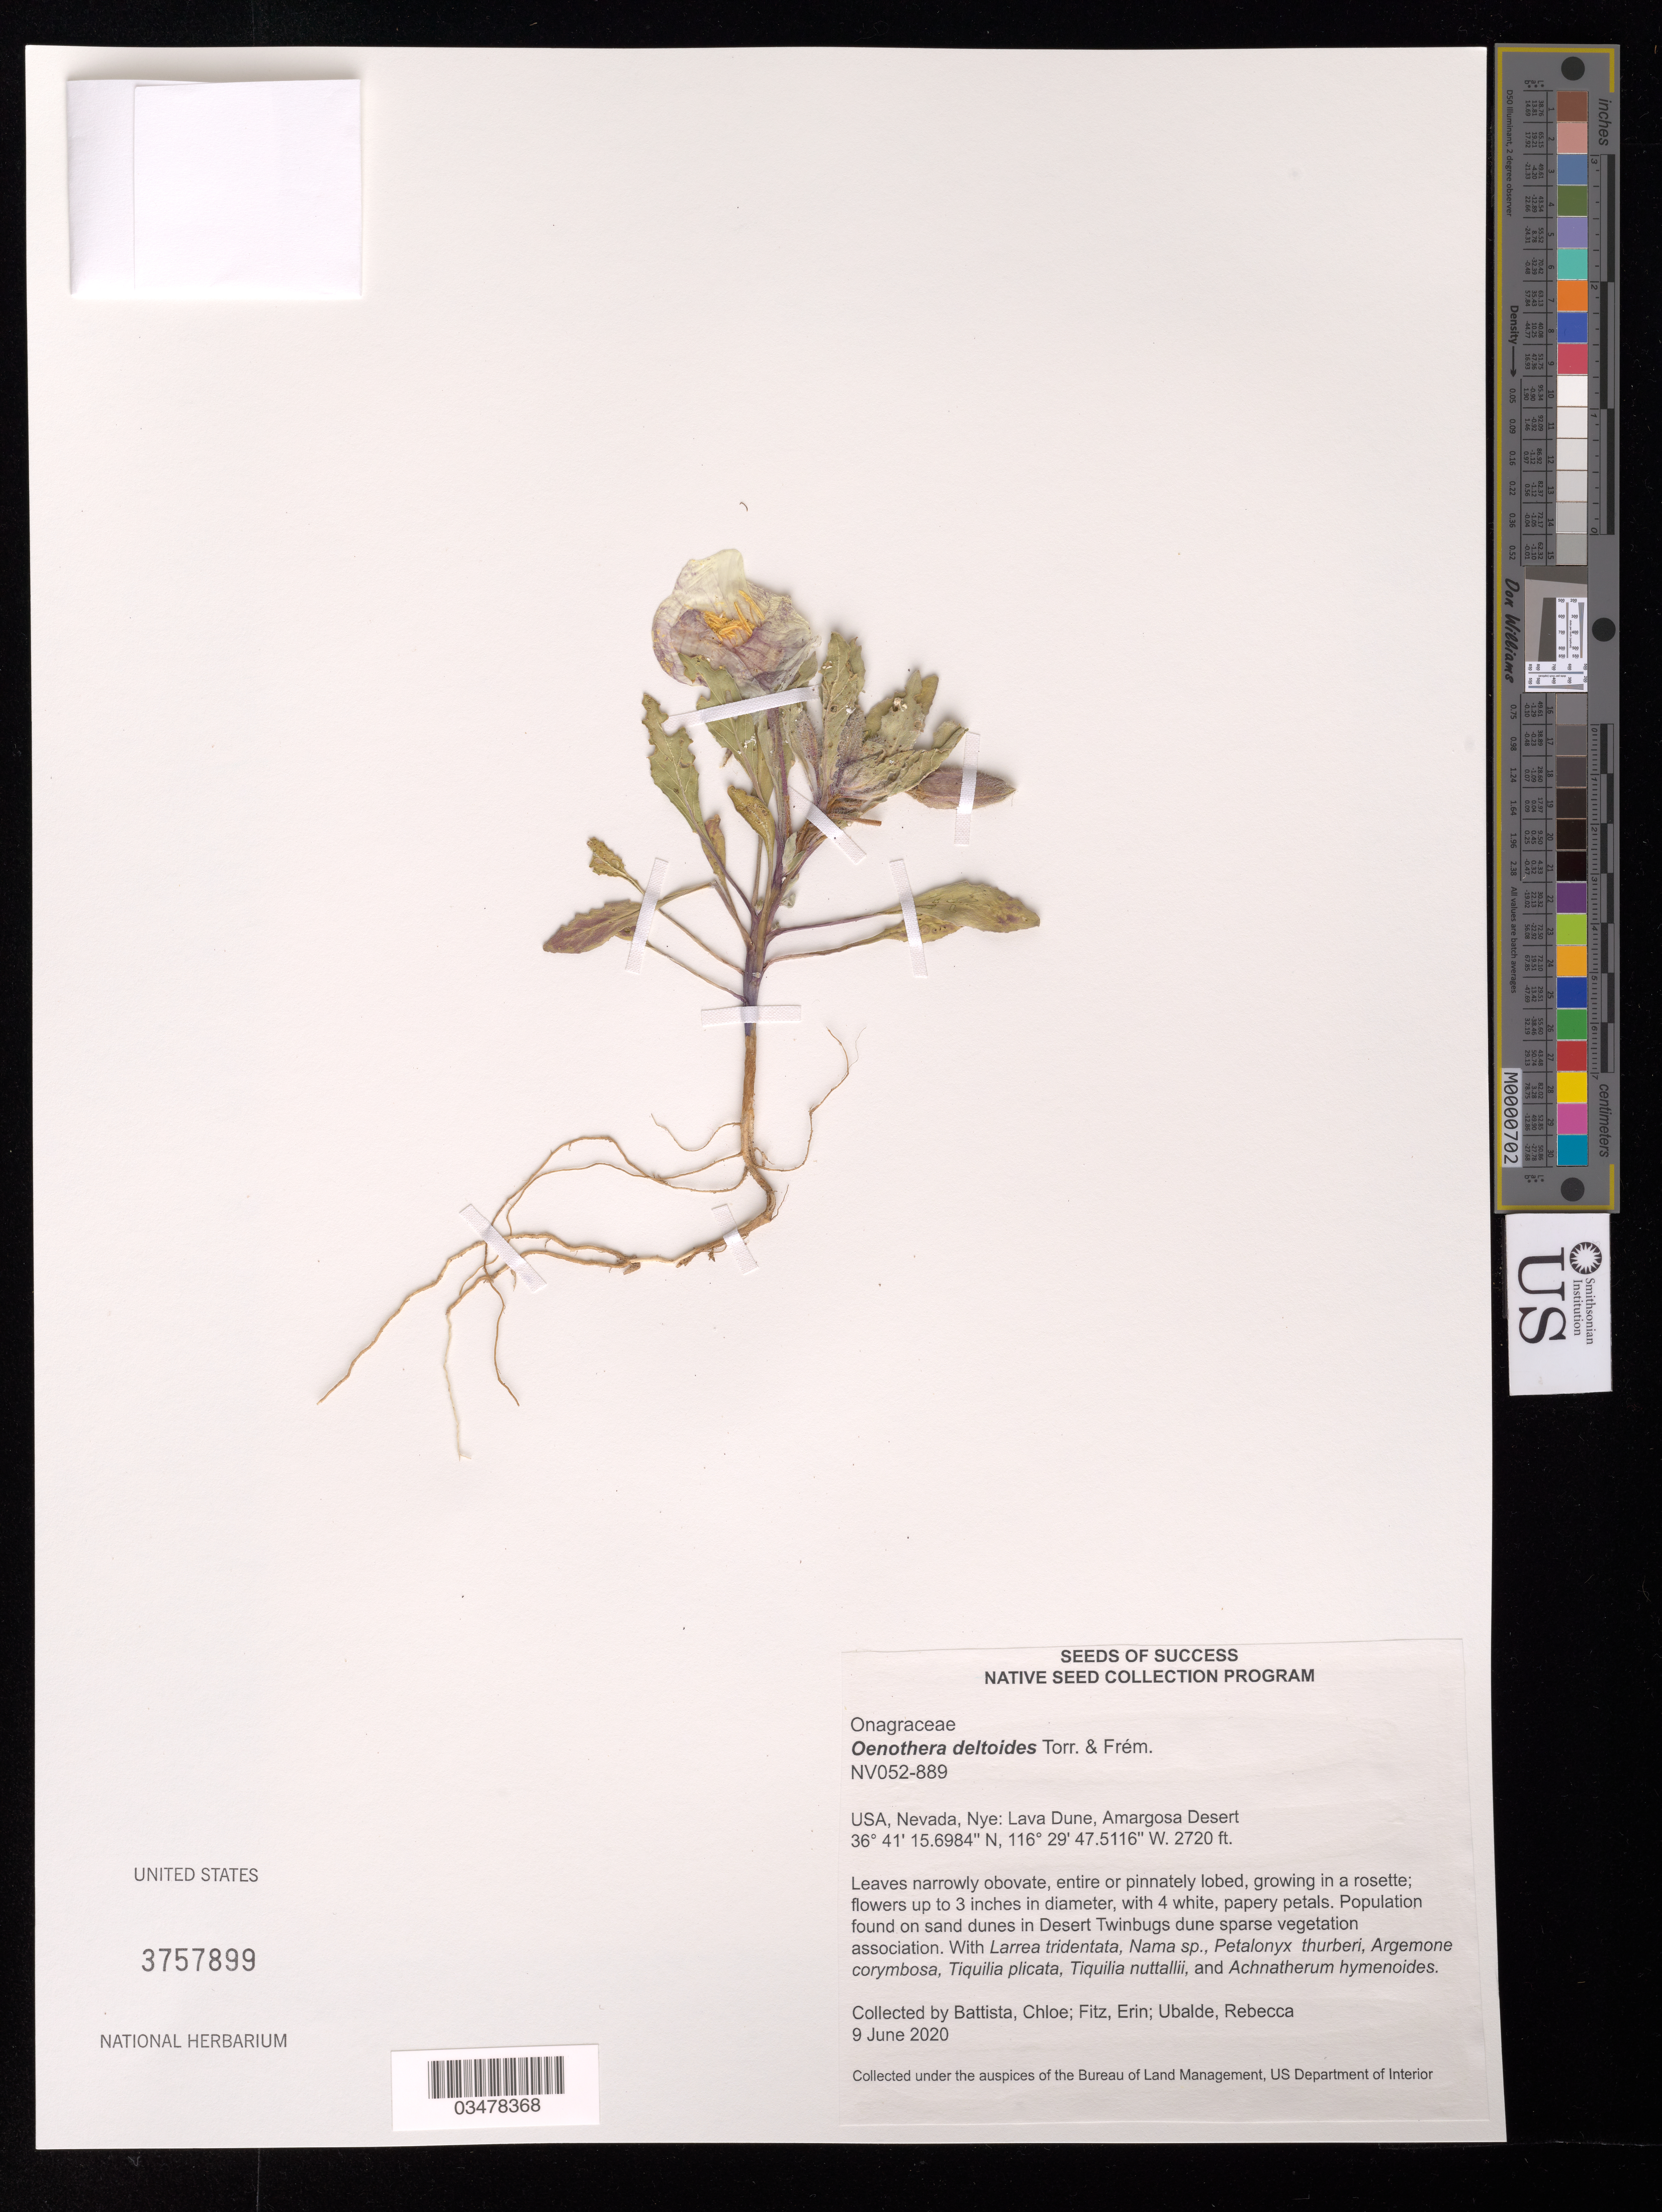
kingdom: Plantae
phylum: Tracheophyta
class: Magnoliopsida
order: Myrtales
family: Onagraceae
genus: Oenothera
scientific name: Oenothera deltoides f. floccosa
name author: Munz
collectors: C. Battista, E. Fitz & R. Ubalde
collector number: NV052-889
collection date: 2020-06-09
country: United States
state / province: Nevada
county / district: Nye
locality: Lava Dune, Amargosa Desert.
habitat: Sand dunes in Desert Twinbugs dune sparse vegetation association. With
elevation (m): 829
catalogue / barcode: US 3757899